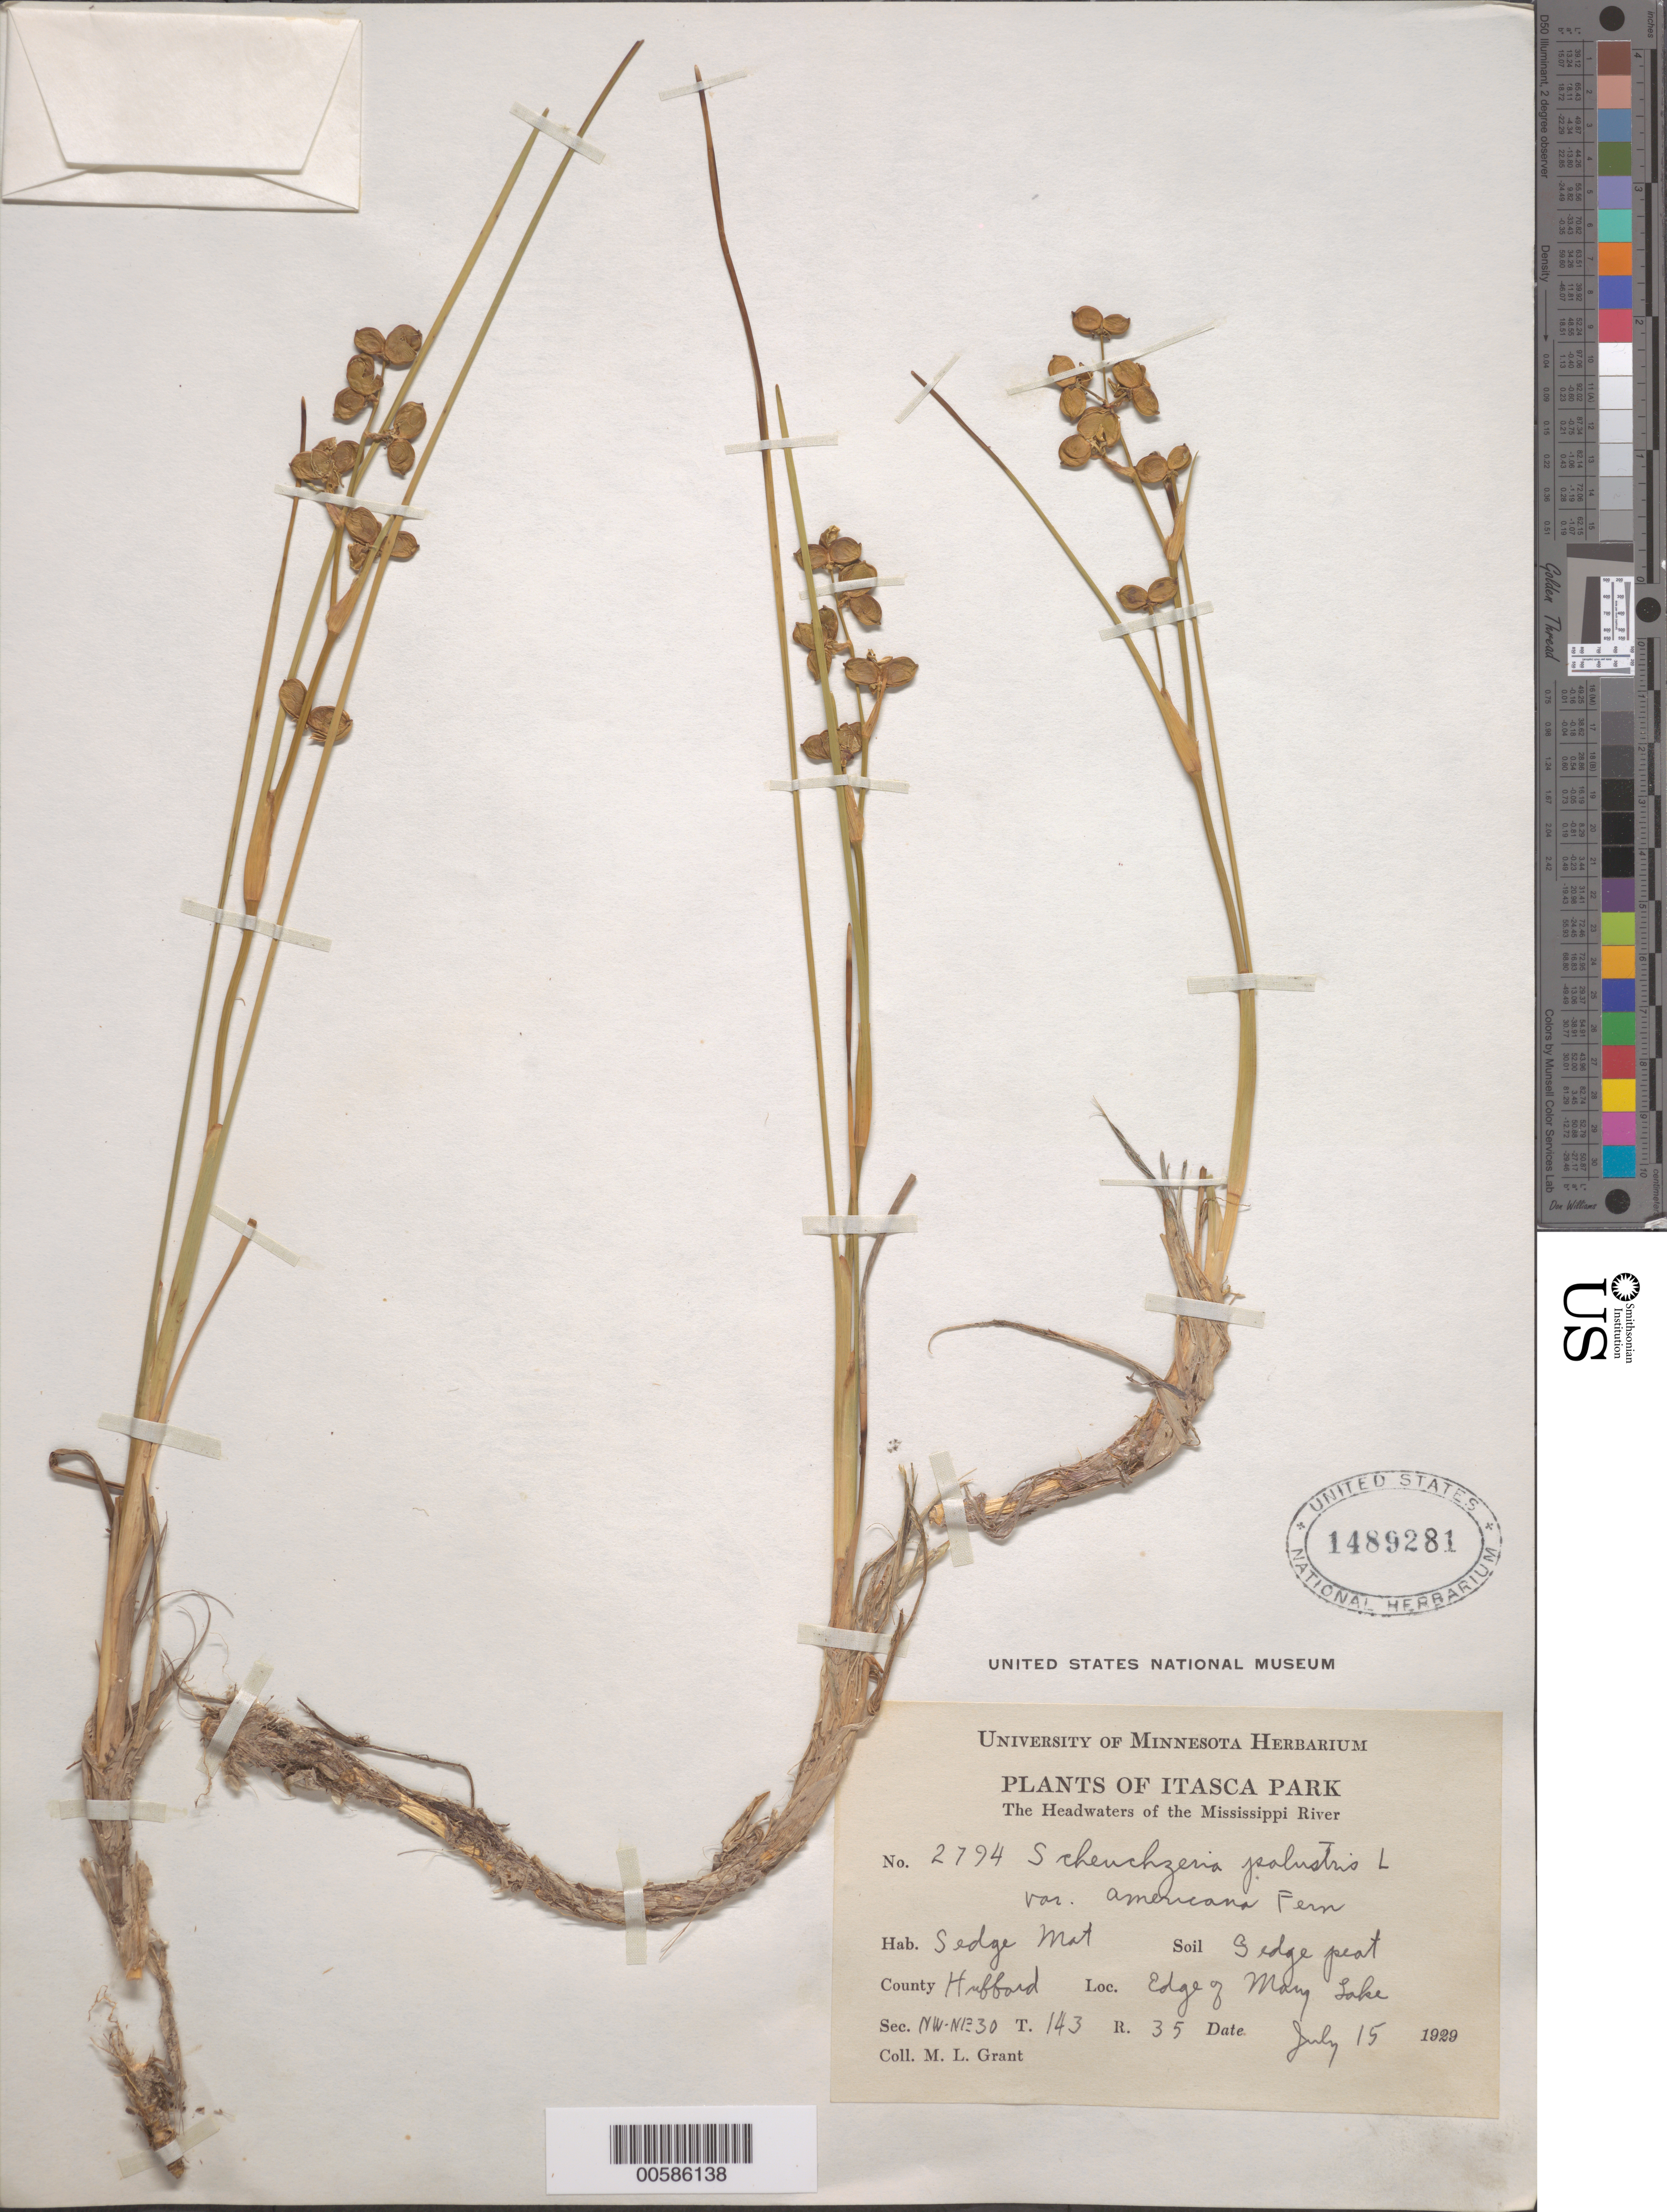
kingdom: Plantae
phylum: Tracheophyta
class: Liliopsida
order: Alismatales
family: Scheuchzeriaceae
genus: Scheuchzeria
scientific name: Scheuchzeria palustris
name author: L.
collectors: M. L. Grant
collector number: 2794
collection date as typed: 15 Jul 1929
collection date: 1929-07-15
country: United States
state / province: Minnesota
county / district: Hubbard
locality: Mary Lake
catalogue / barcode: US 1489281